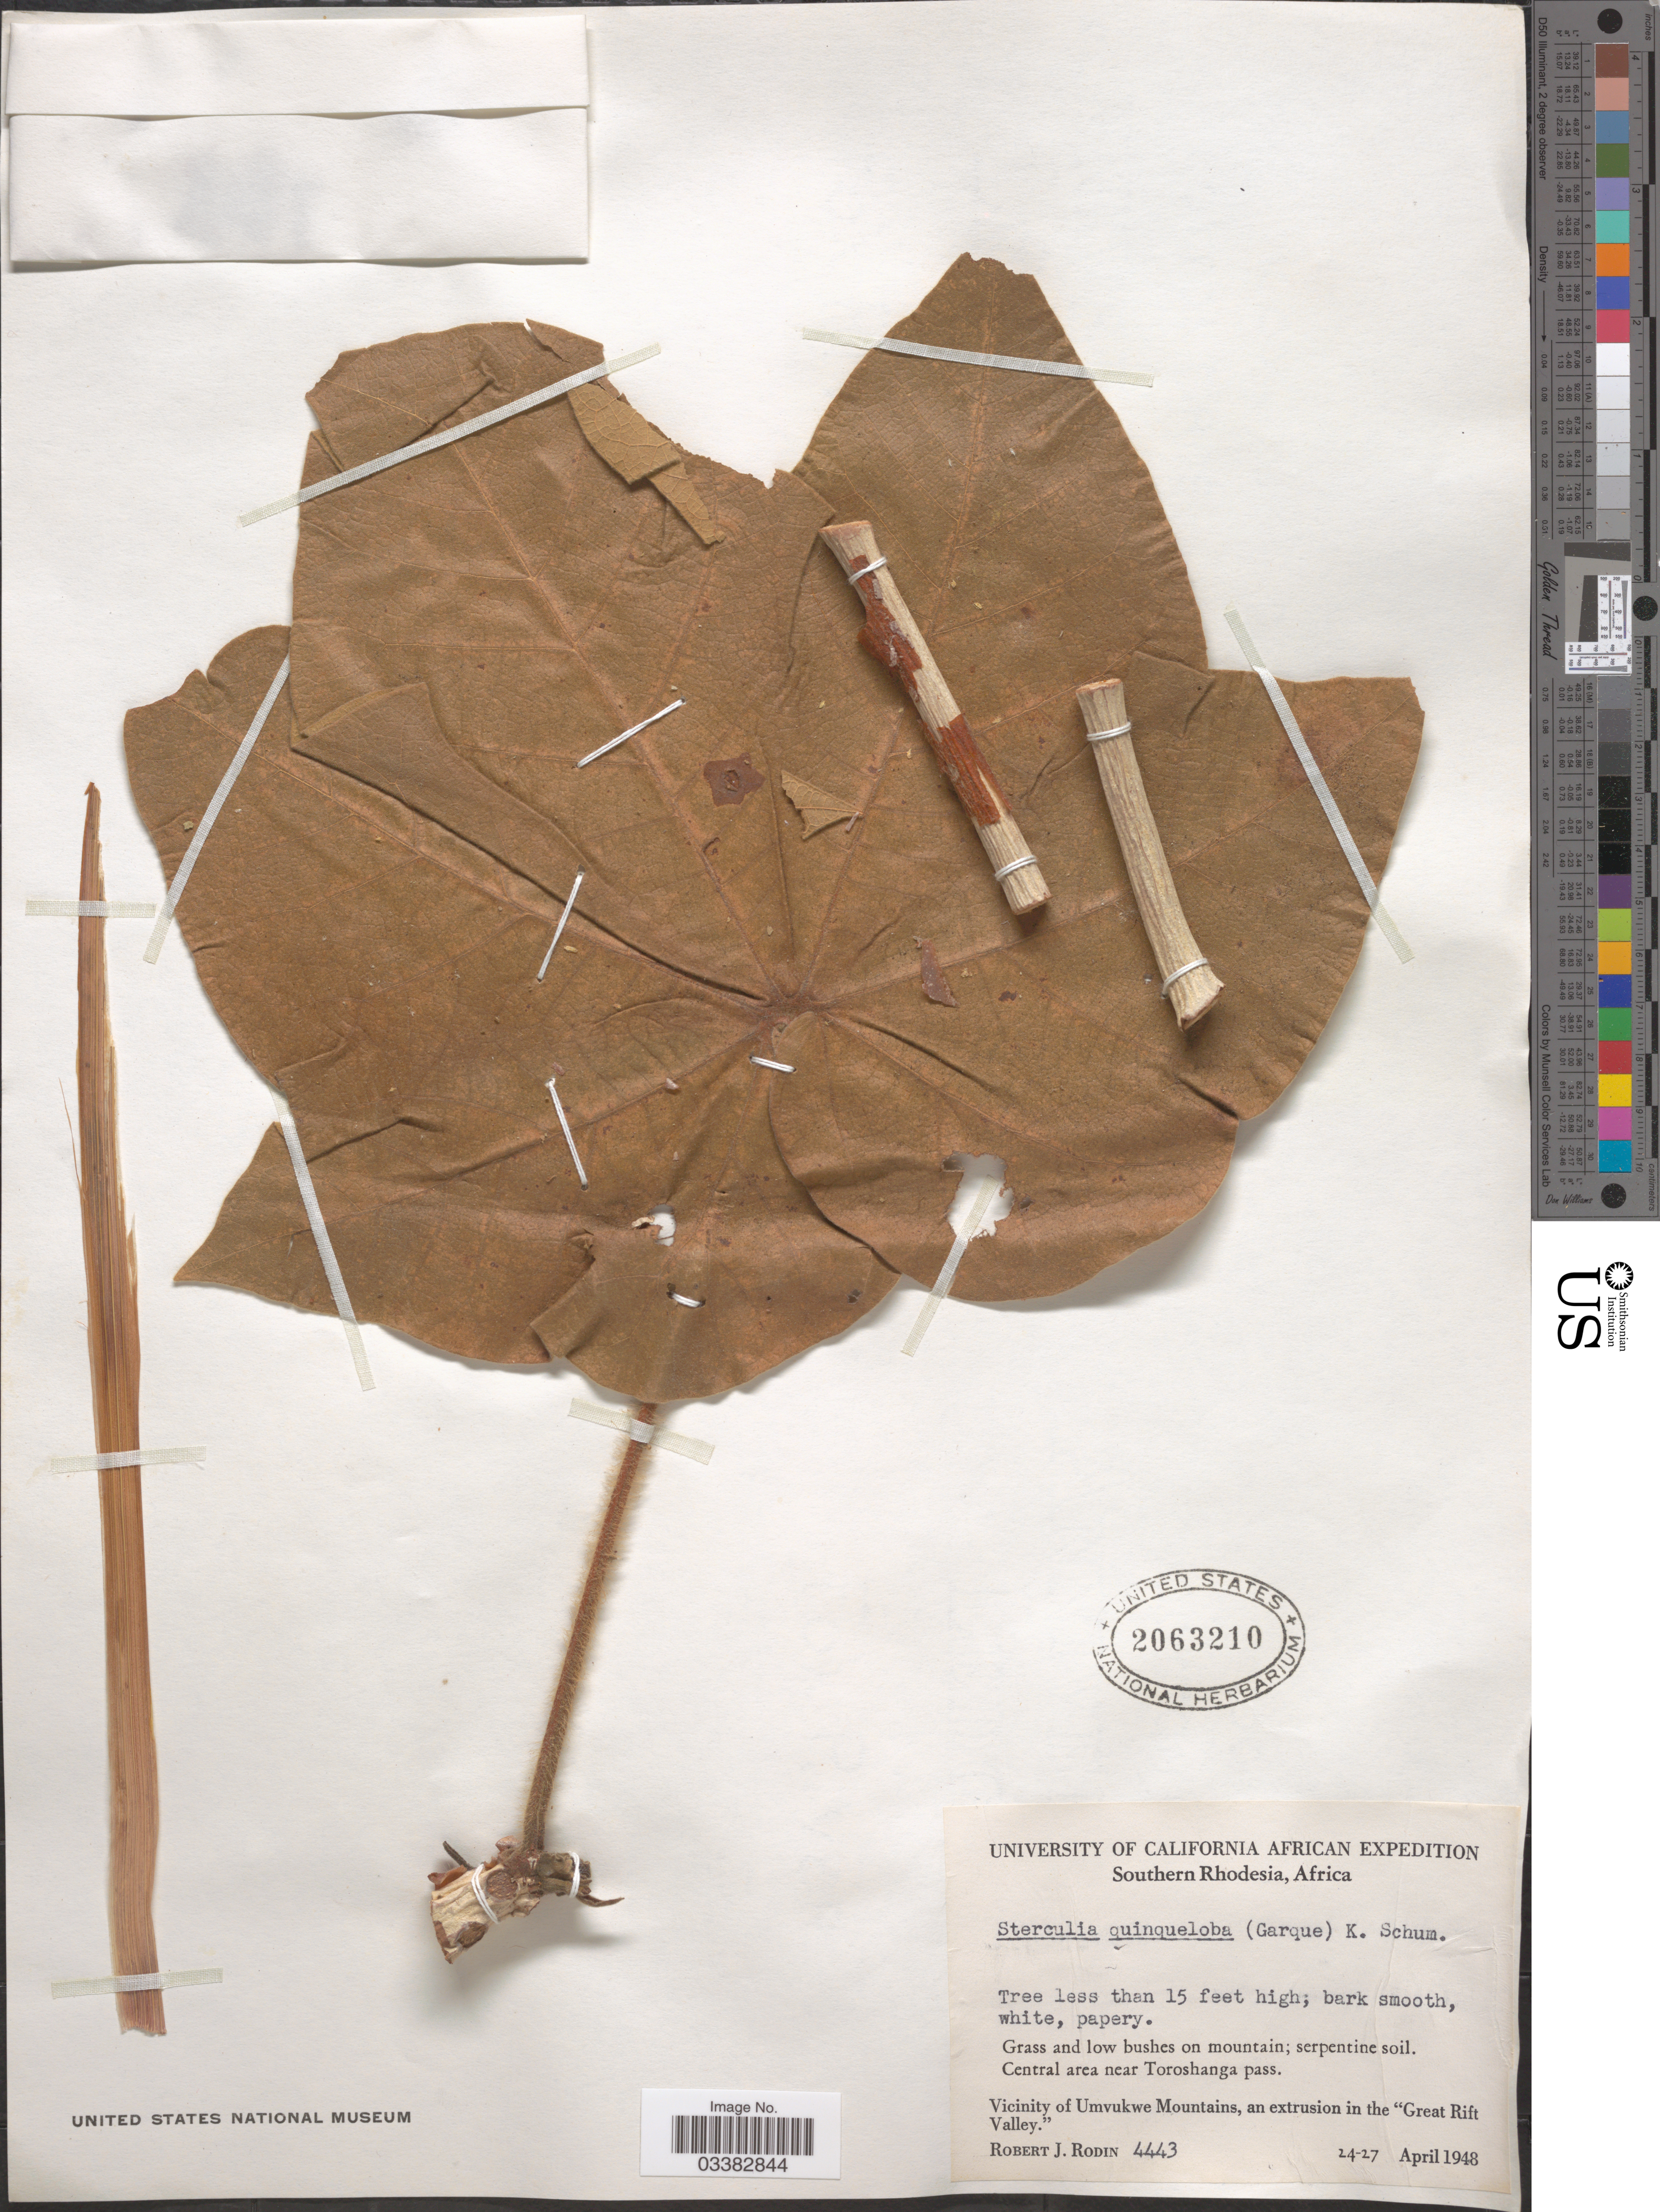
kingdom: Plantae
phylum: Tracheophyta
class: Magnoliopsida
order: Malvales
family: Malvaceae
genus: Sterculia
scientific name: Sterculia quinqueloba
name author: (Garcke) K. Schum.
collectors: R. J. Rodin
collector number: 4443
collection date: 1948-04-24/1948-04-27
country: Zimbabwe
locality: Southern Rhodesia. Central area near Toroshanga pass. Vicinity of Umvukwe Mountains, an extrusion in the "Great Rift Valley".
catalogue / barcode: US 2063210